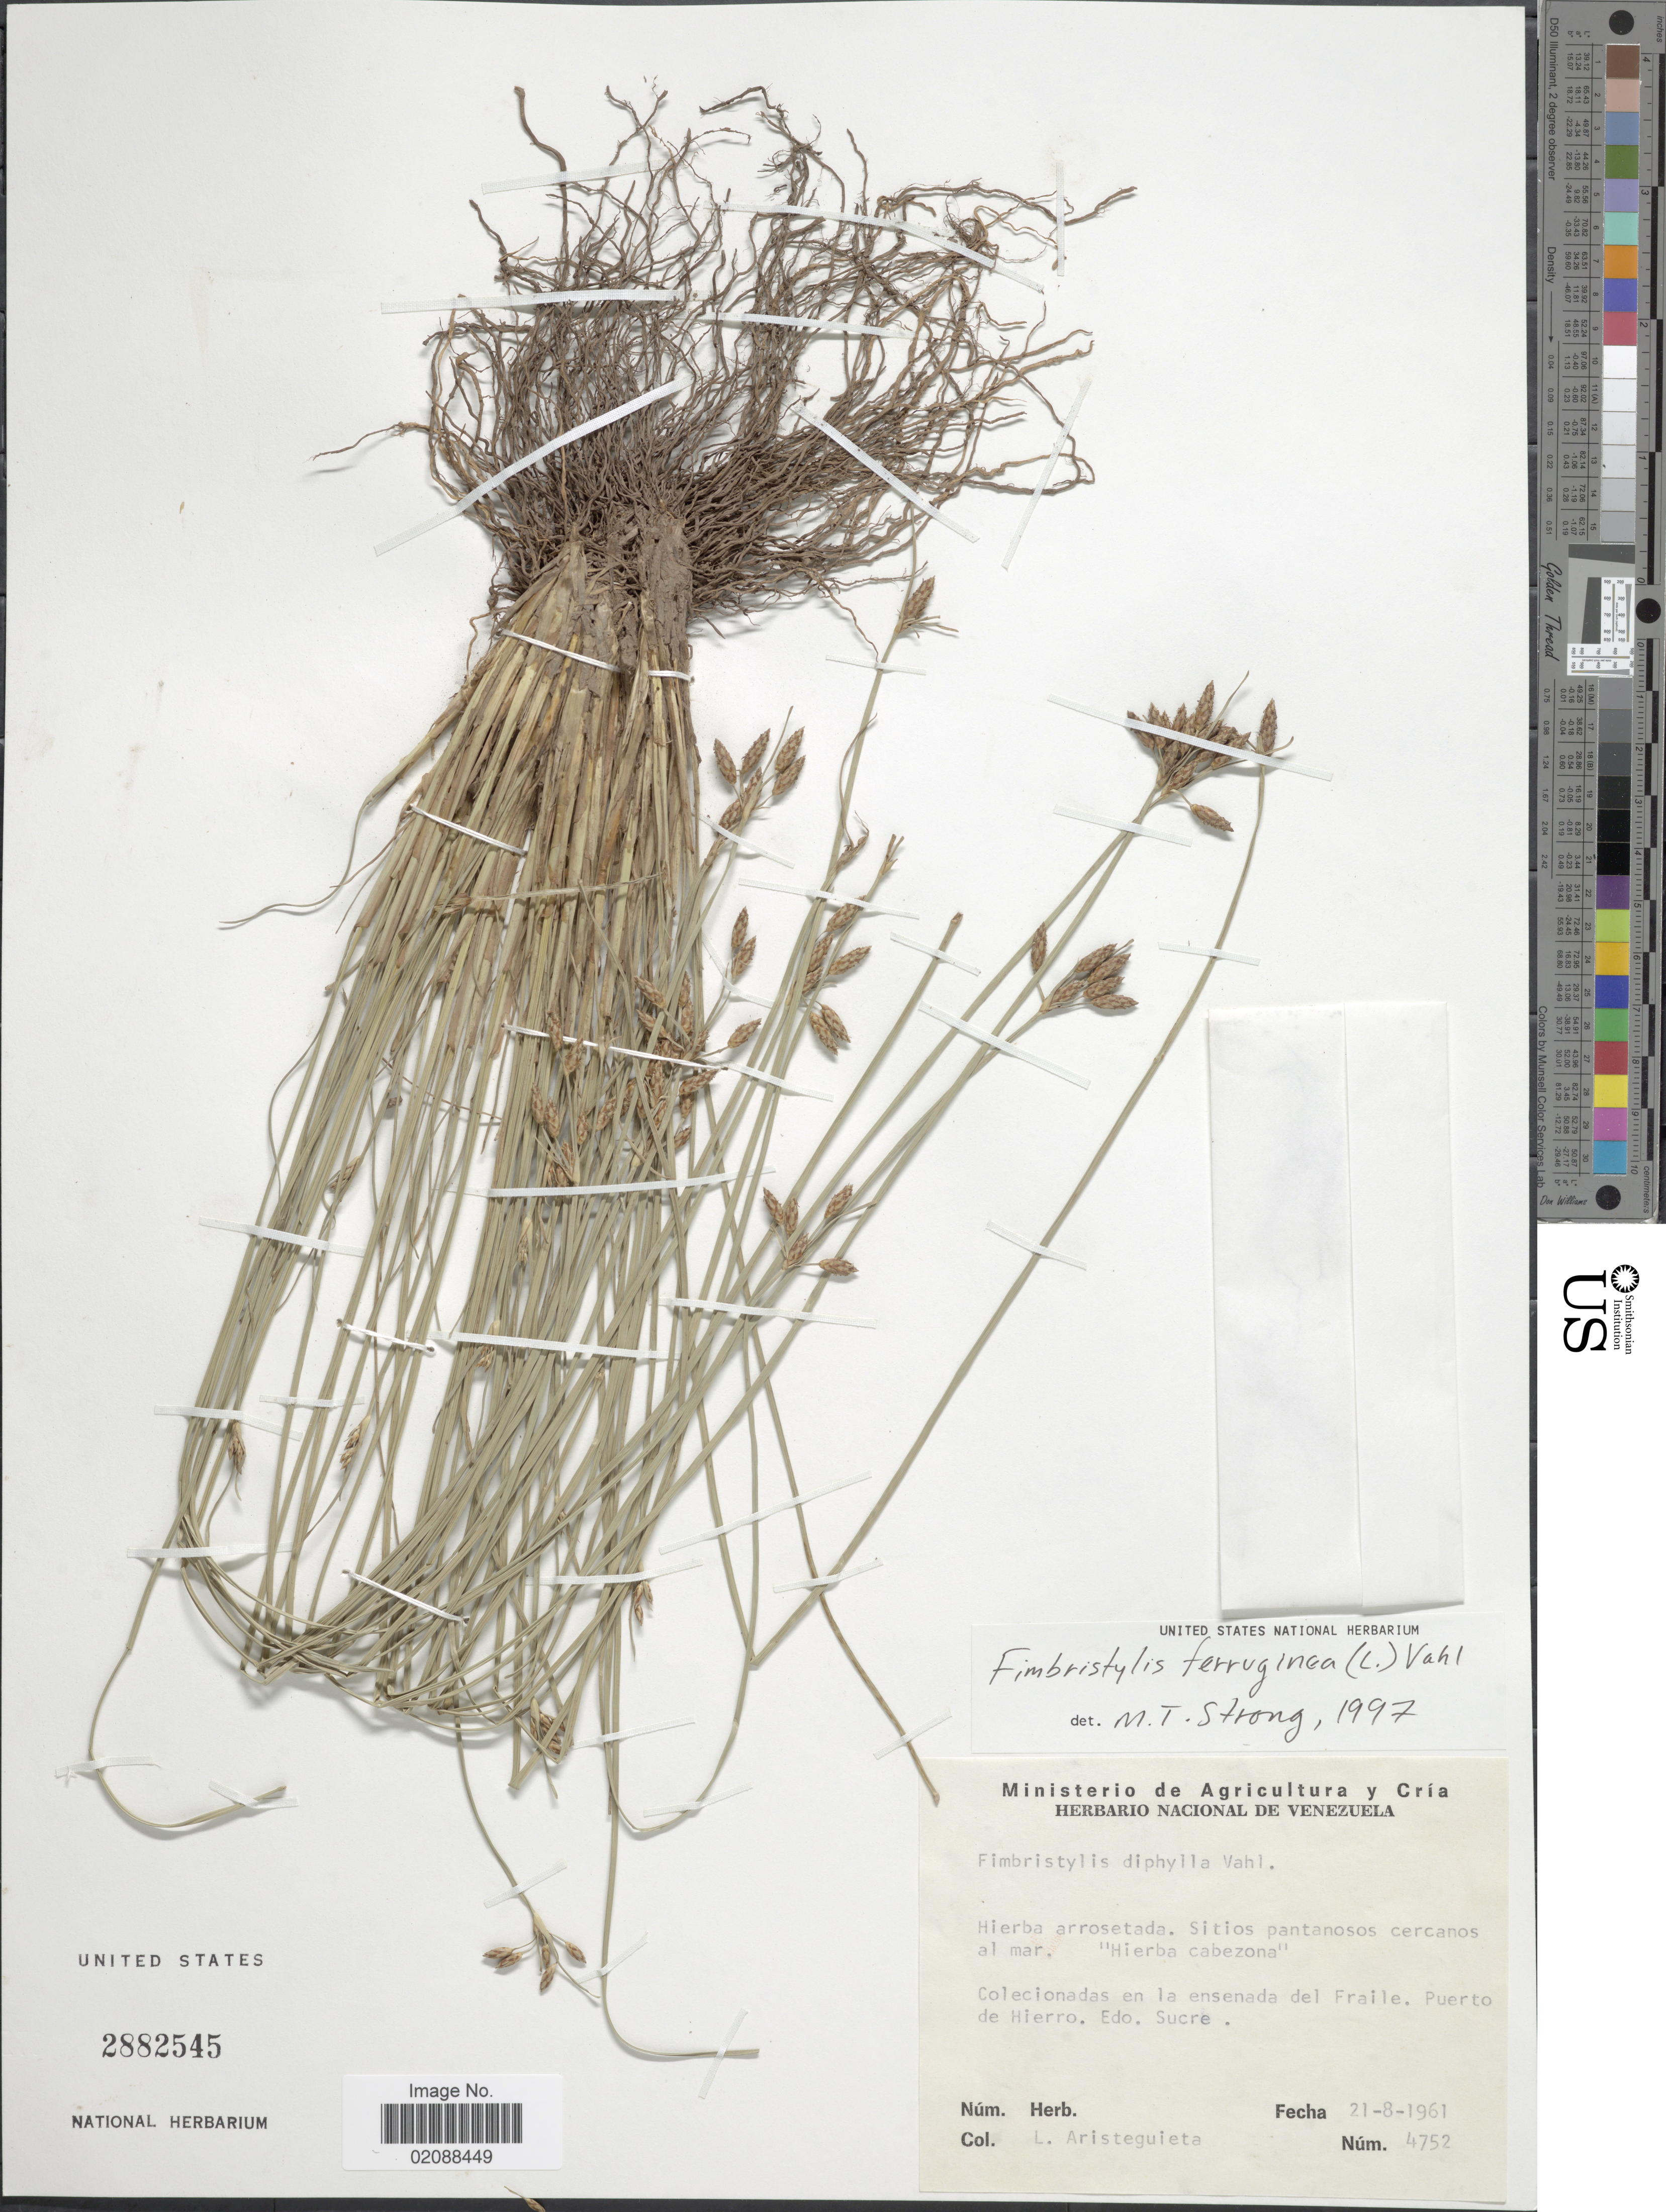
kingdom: Plantae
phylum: Tracheophyta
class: Liliopsida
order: Poales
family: Cyperaceae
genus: Fimbristylis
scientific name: Fimbristylis ferruginea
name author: (L.) Vahl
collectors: L. Aristeguieta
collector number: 4752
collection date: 1961-08-21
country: Venezuela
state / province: Sucre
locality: Colecionades en la ensenada del Fraile. Puerto de Hierro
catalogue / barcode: US 2882545